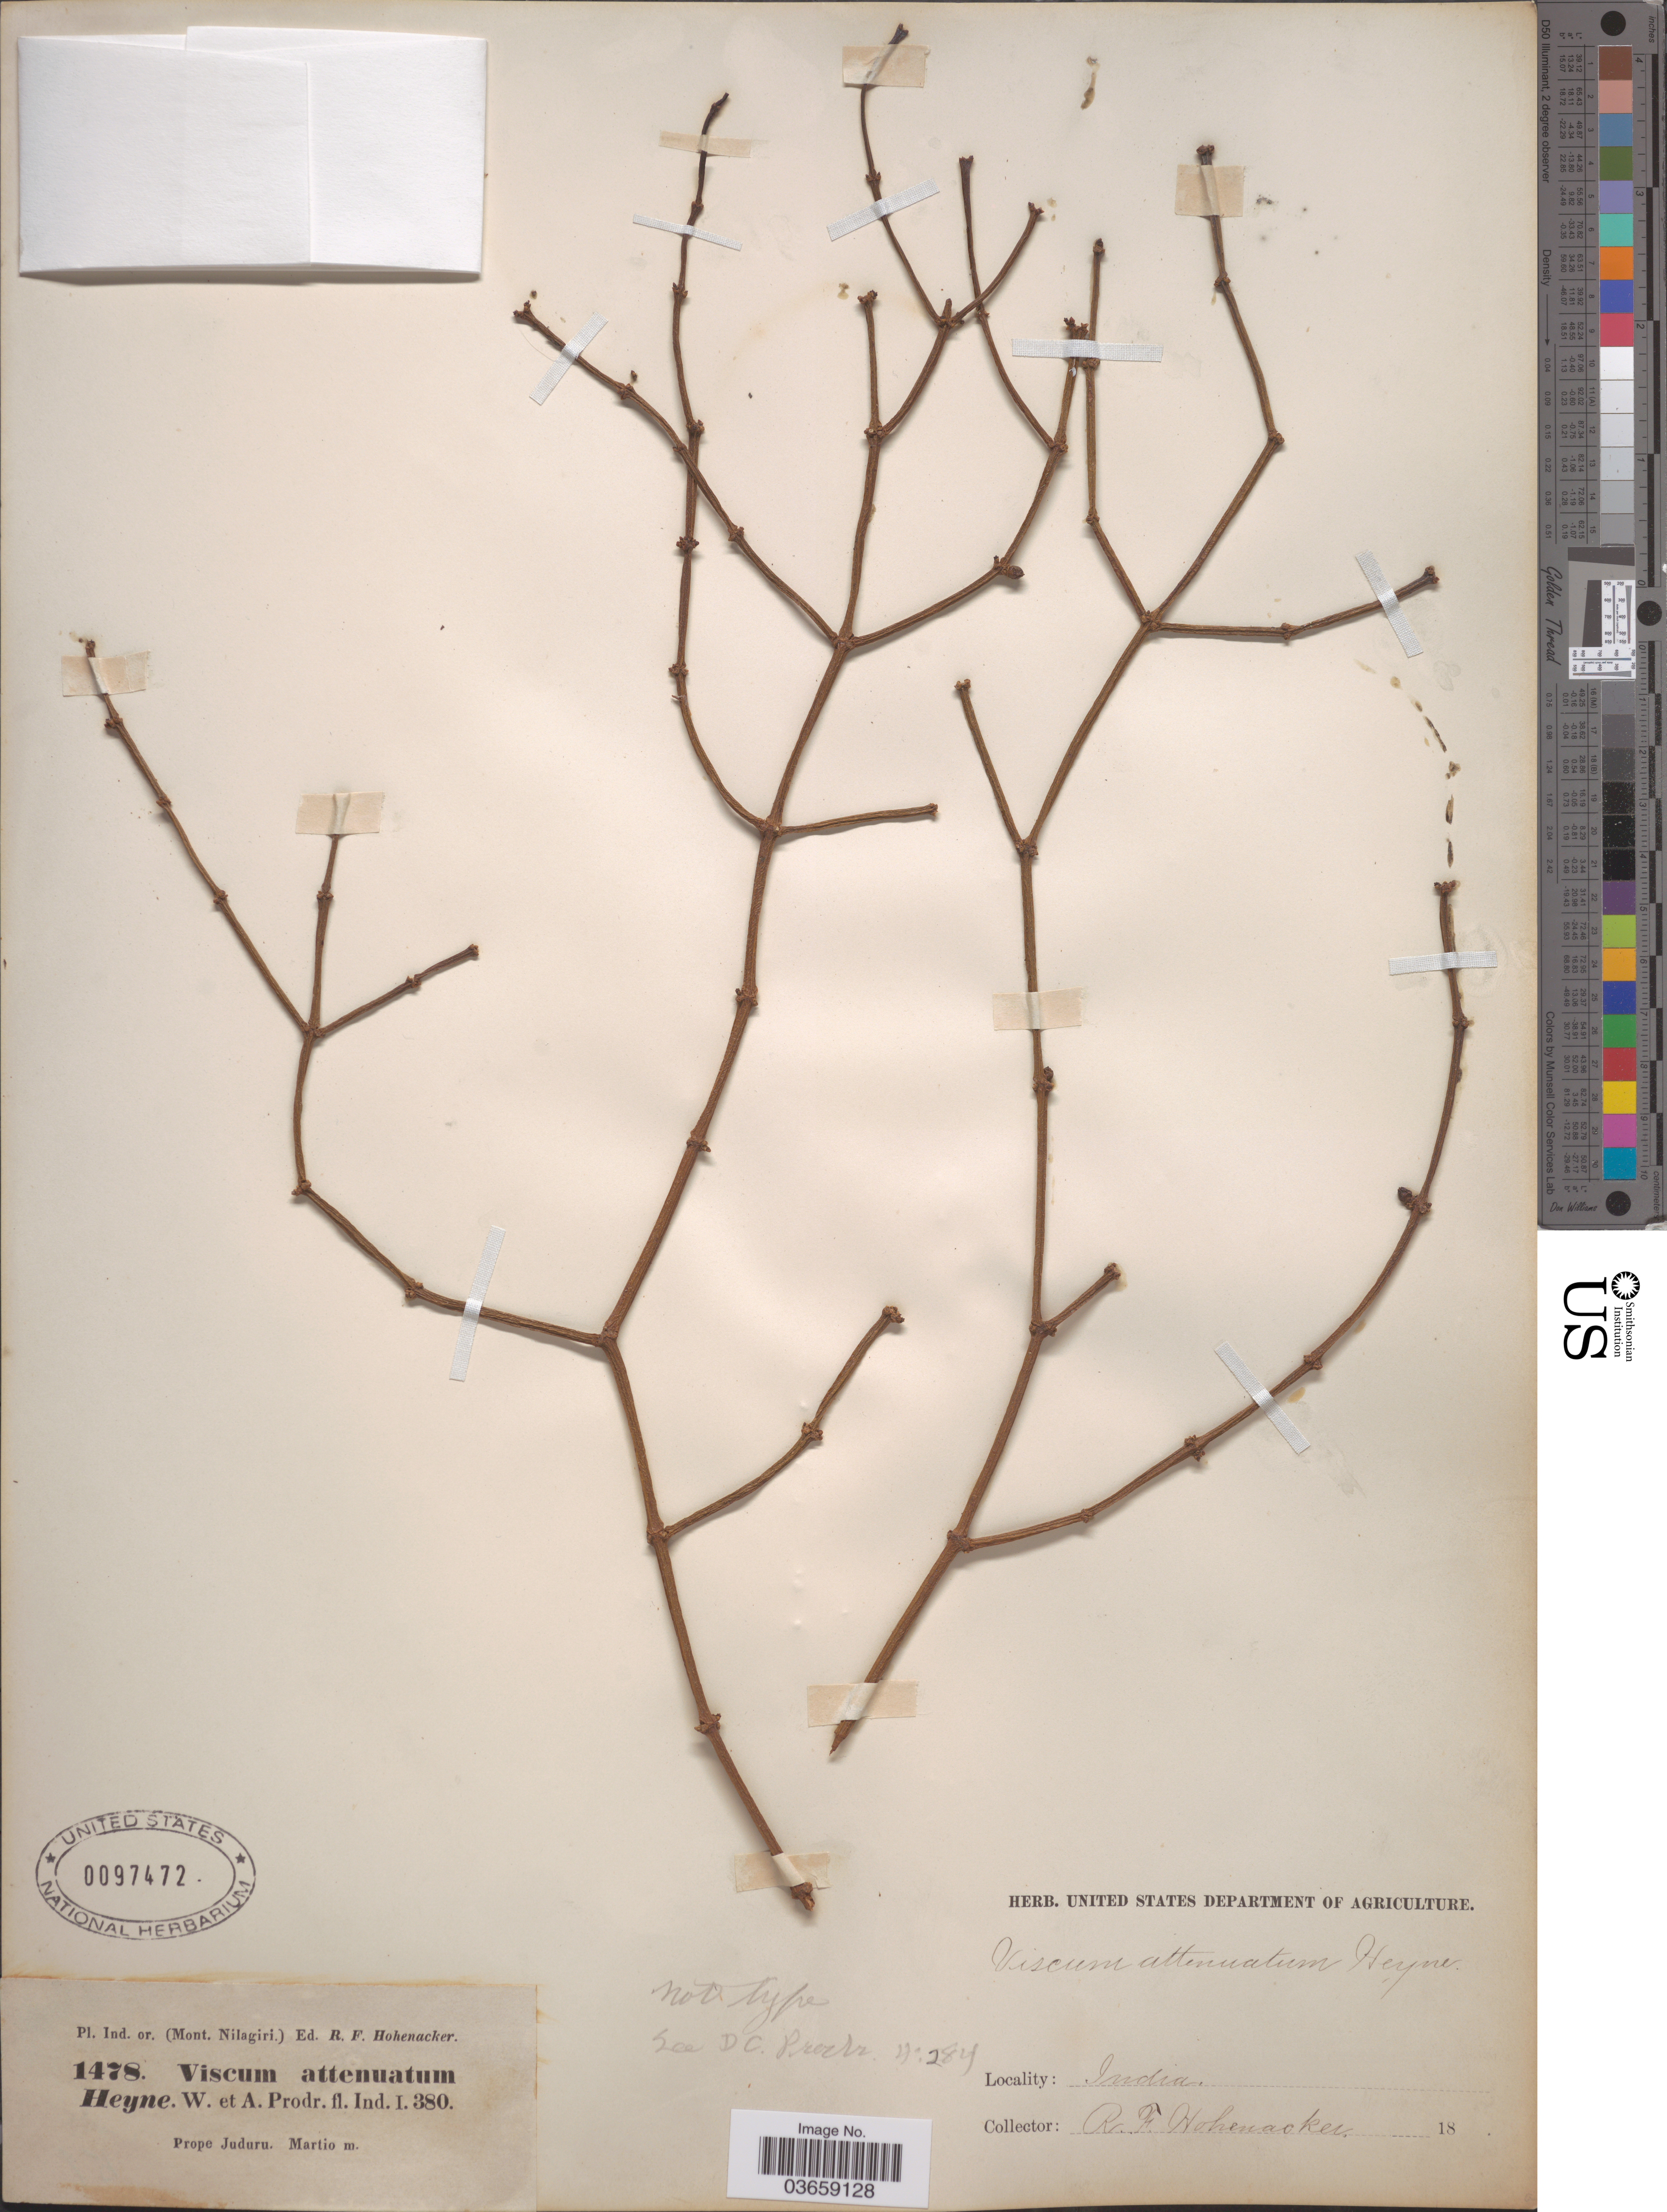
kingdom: Plantae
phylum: Tracheophyta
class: Magnoliopsida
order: Santalales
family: Viscaceae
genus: Viscum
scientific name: Viscum attenuatum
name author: DC.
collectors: R. F. Hohenacker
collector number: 1478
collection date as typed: Martio 18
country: India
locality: Ind. or. (Mont. Nilagiri). Prope Juduru.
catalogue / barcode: US 97472